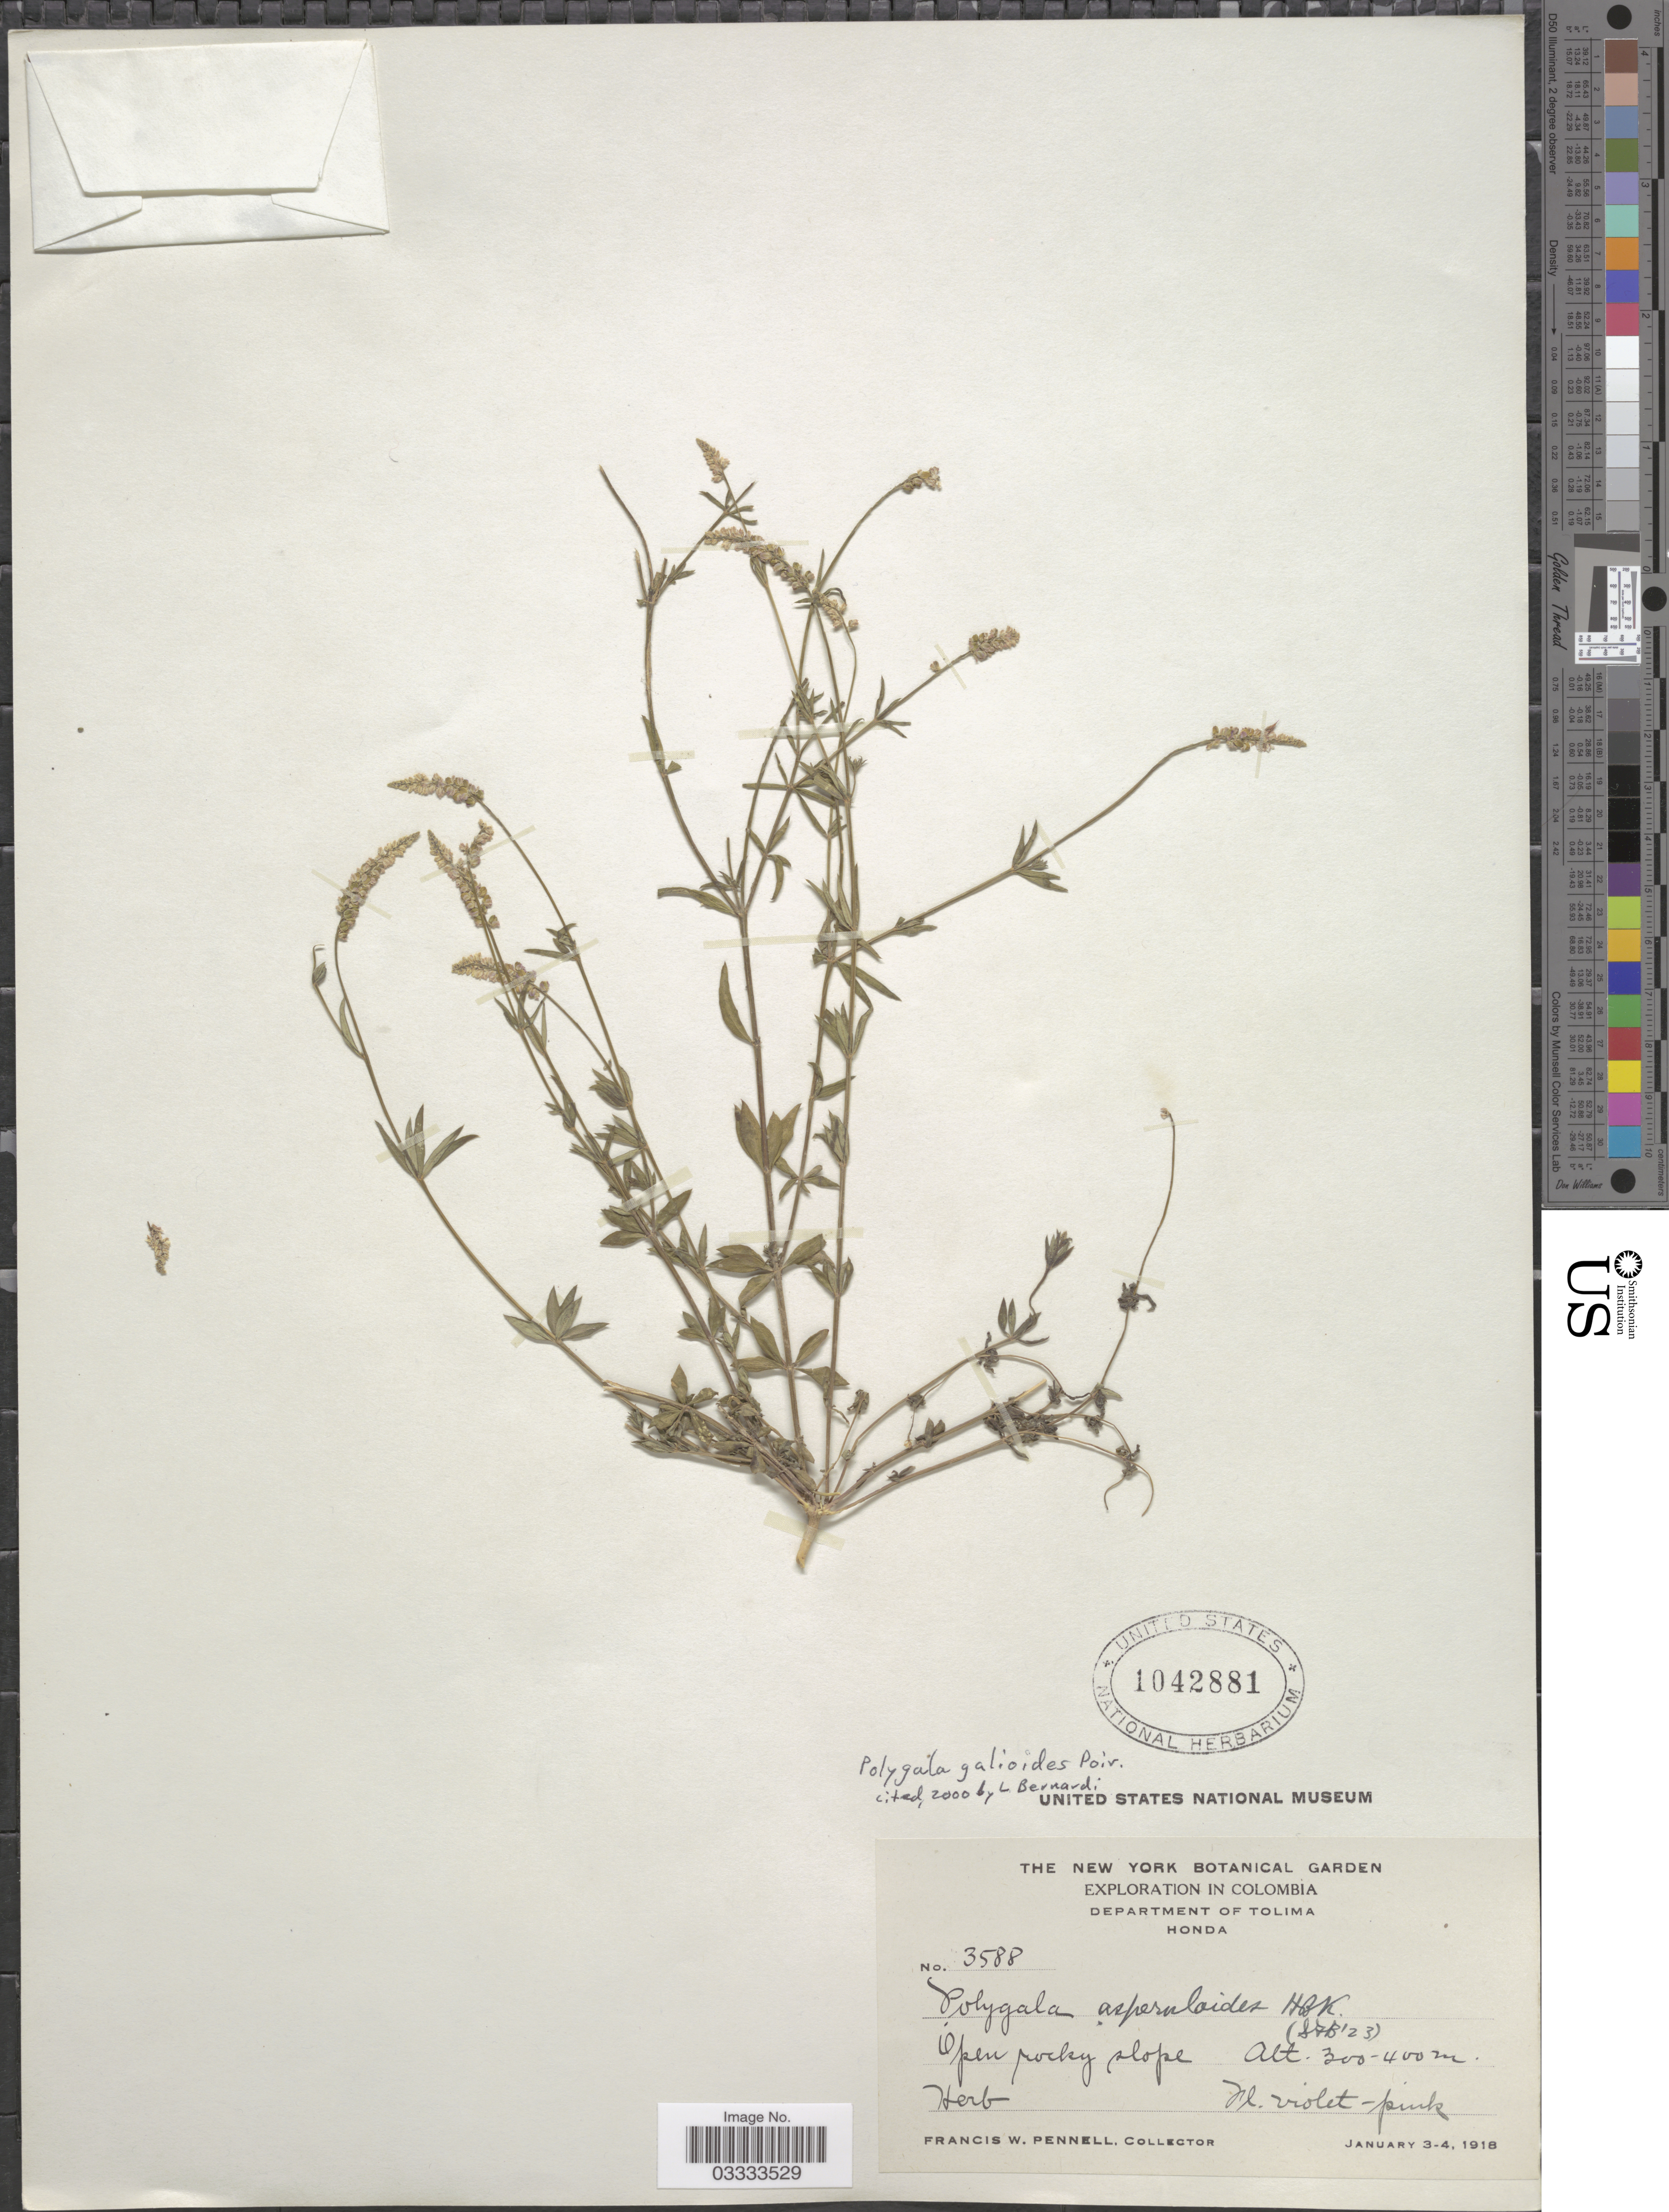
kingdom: Plantae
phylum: Tracheophyta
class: Magnoliopsida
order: Fabales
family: Polygalaceae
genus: Polygala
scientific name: Polygala galioides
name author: Poir.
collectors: F. W. Pennell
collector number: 3588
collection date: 1918-01-03/1918-01-04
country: Colombia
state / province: Tolima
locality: Department of Tolima. Honda.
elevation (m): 300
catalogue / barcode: US 1042881